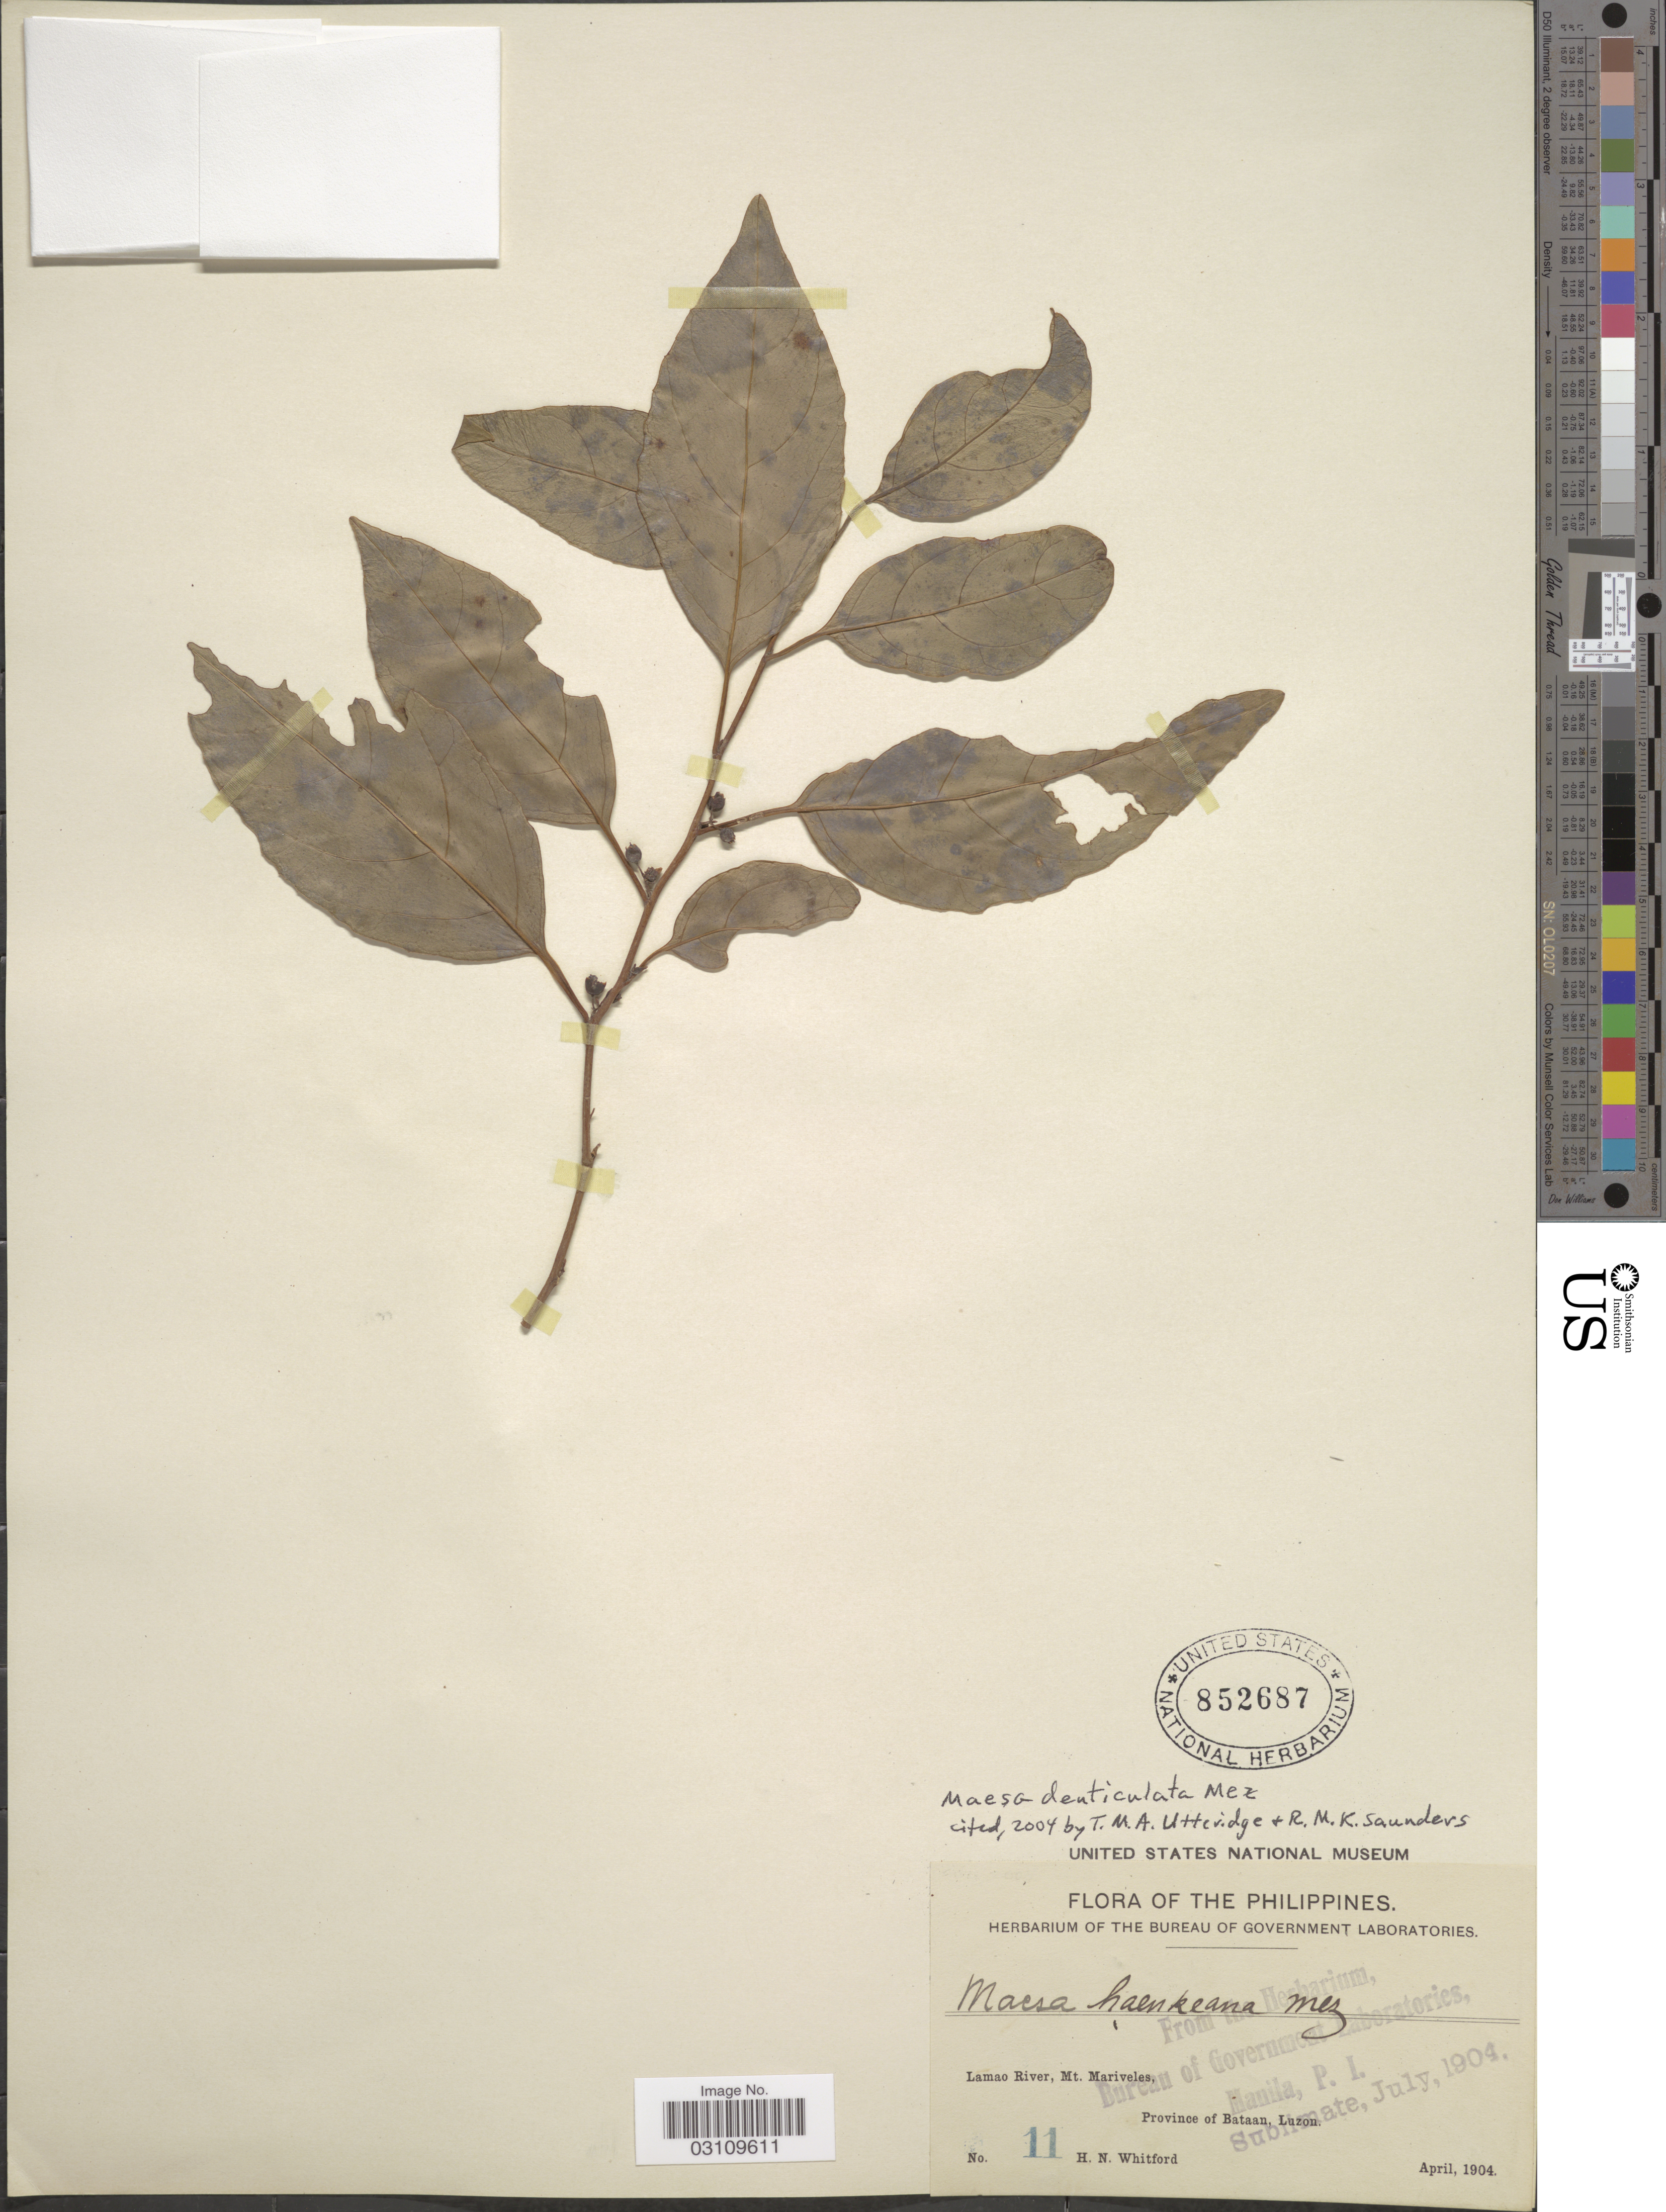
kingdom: Plantae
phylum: Tracheophyta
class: Magnoliopsida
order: Ericales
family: Primulaceae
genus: Maesa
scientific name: Maesa denticulata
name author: Mez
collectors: H. N. Whitford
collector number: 11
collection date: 1904-04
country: Philippines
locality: Lamao River, Mt. Mariveles, Province of Bataan, Luzon.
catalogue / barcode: US 852687